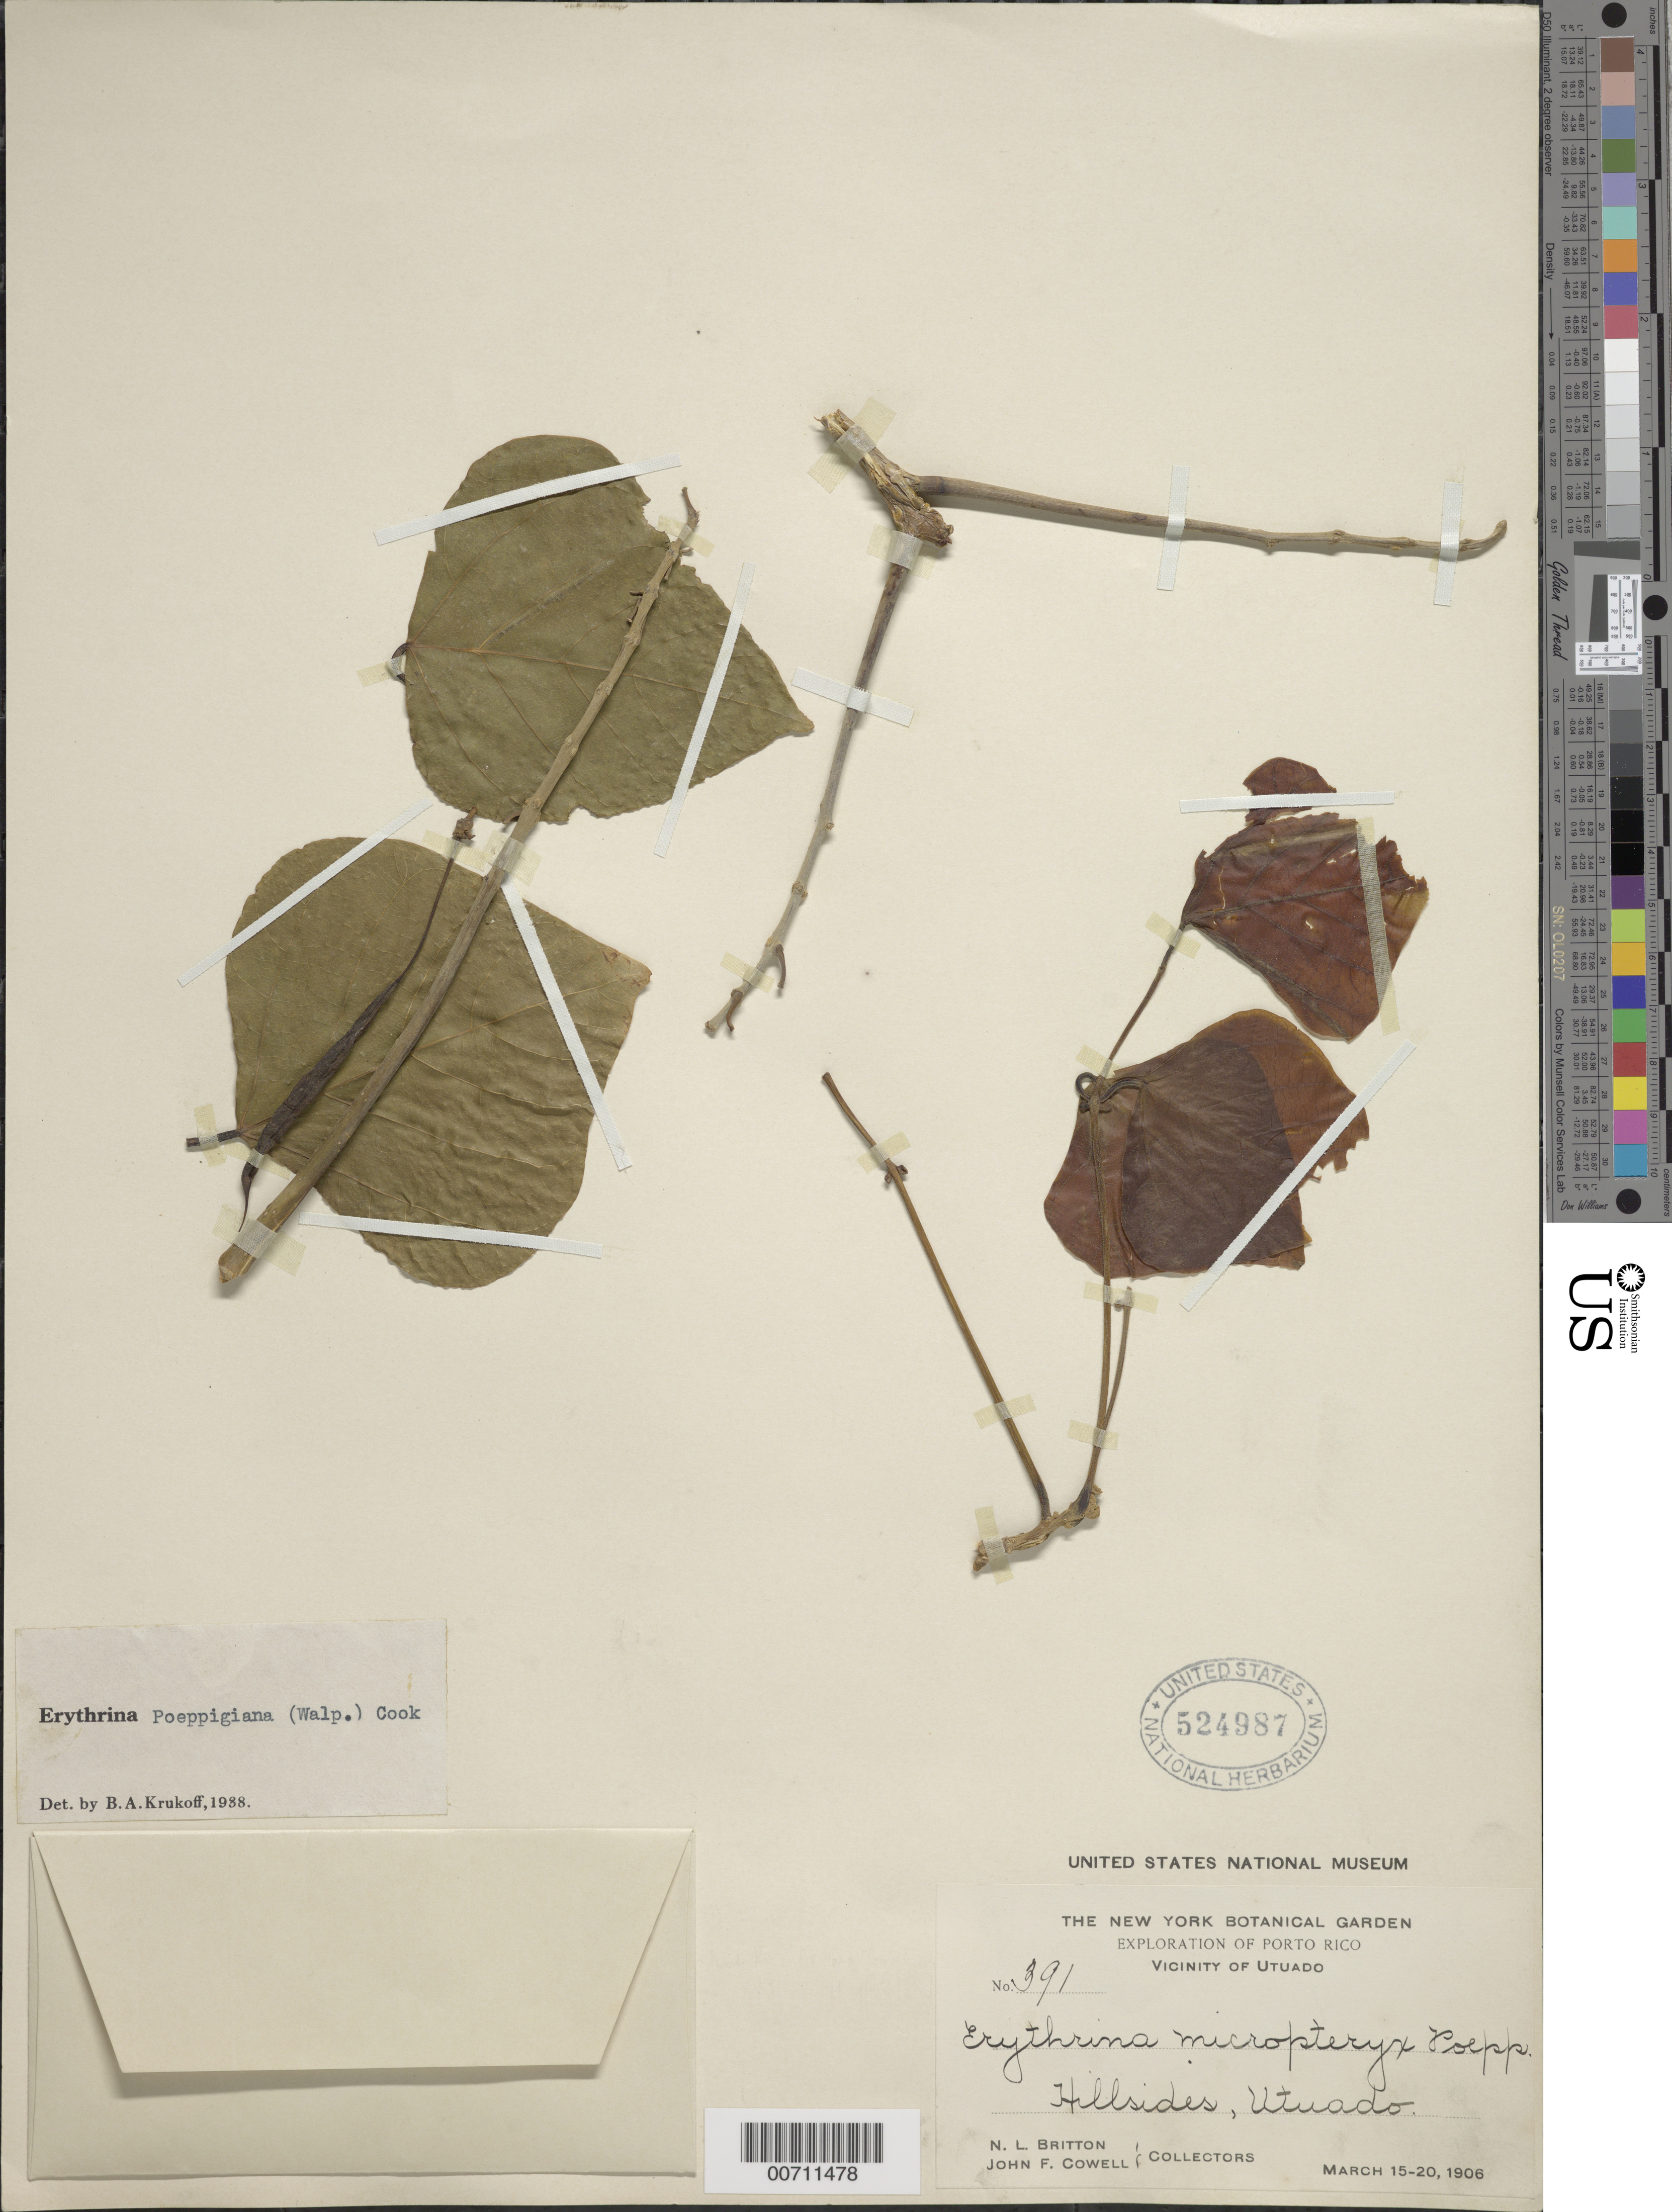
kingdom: Plantae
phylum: Tracheophyta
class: Magnoliopsida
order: Fabales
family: Fabaceae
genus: Erythrina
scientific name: Erythrina poeppigiana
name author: (Walp.) O.F. Cook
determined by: Krukoff, B. A.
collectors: N. Britton & J. F. Cowell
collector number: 391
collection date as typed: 15 Mar 1906 to 20 Mar 1906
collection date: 1906-03-15/1906-03-20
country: Puerto Rico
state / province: Utuado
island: Greater Antilles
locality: Utuado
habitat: Hillsides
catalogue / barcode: US 524987